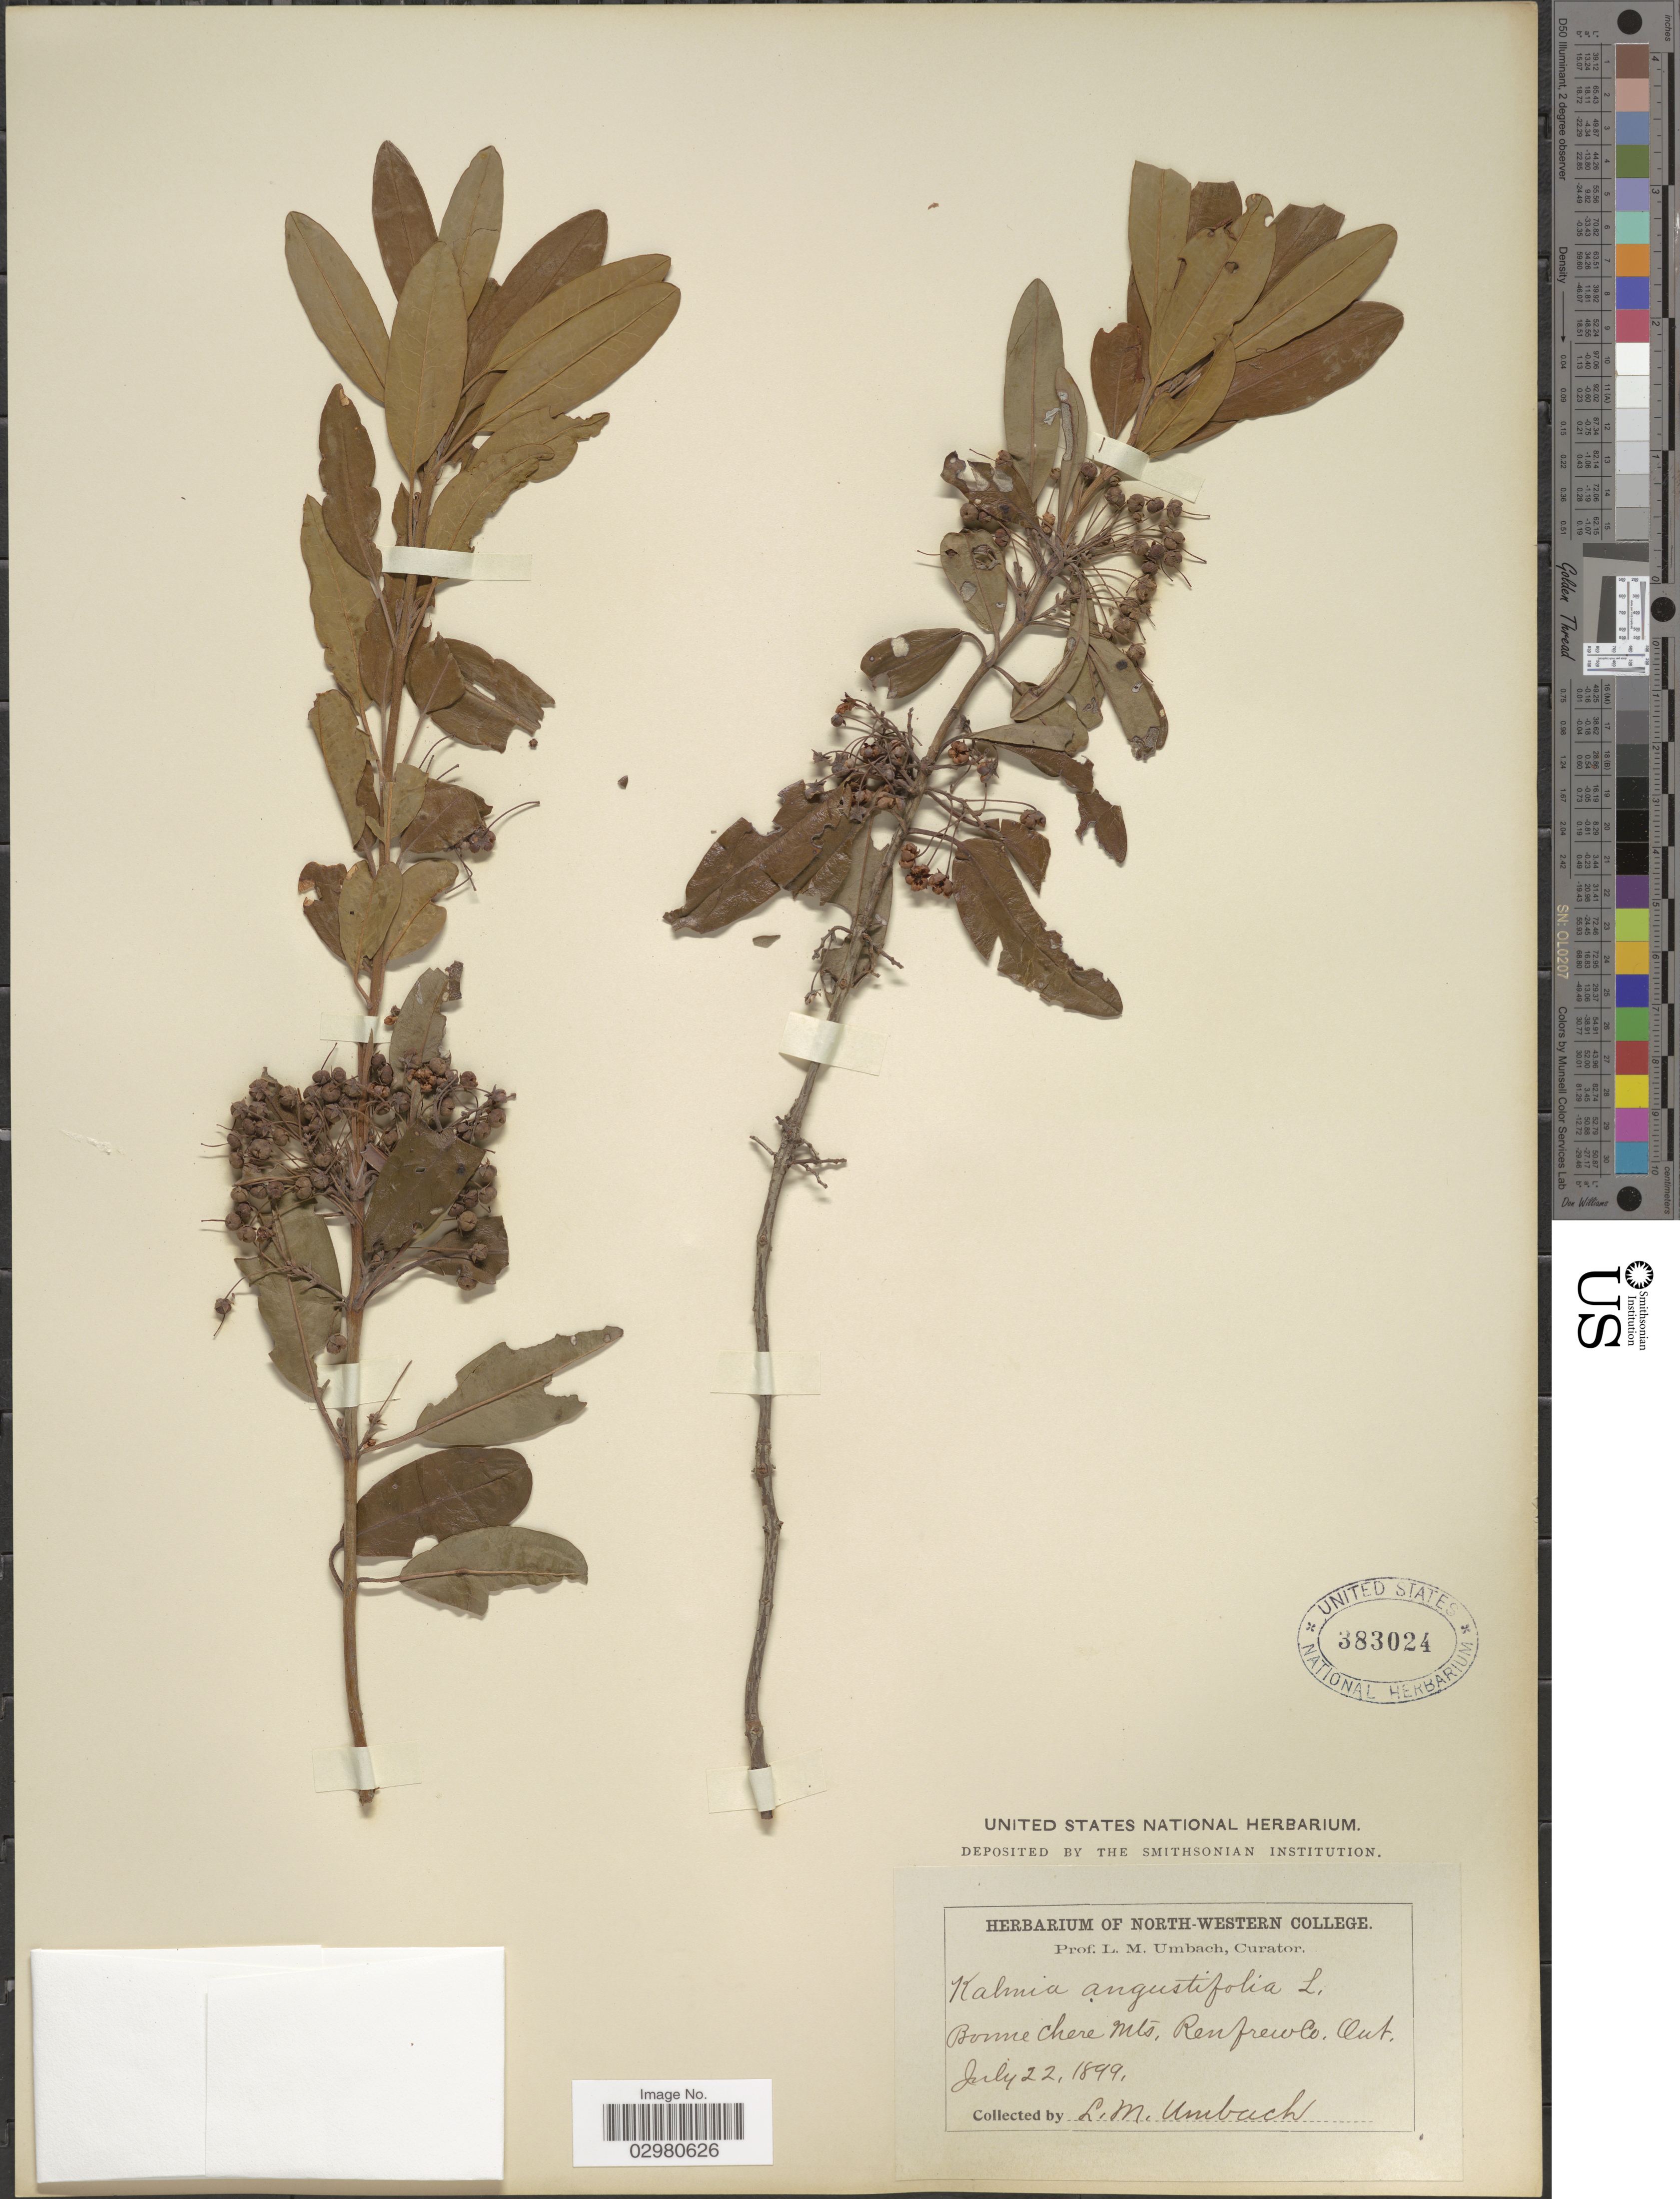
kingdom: Plantae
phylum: Tracheophyta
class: Magnoliopsida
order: Ericales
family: Ericaceae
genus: Kalmia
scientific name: Kalmia angustifolia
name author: L.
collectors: L. M. Umbach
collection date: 1899-07-22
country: Canada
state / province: Ontario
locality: Bonne chere mts., Renfrew Co. Ont.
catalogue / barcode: US 383024